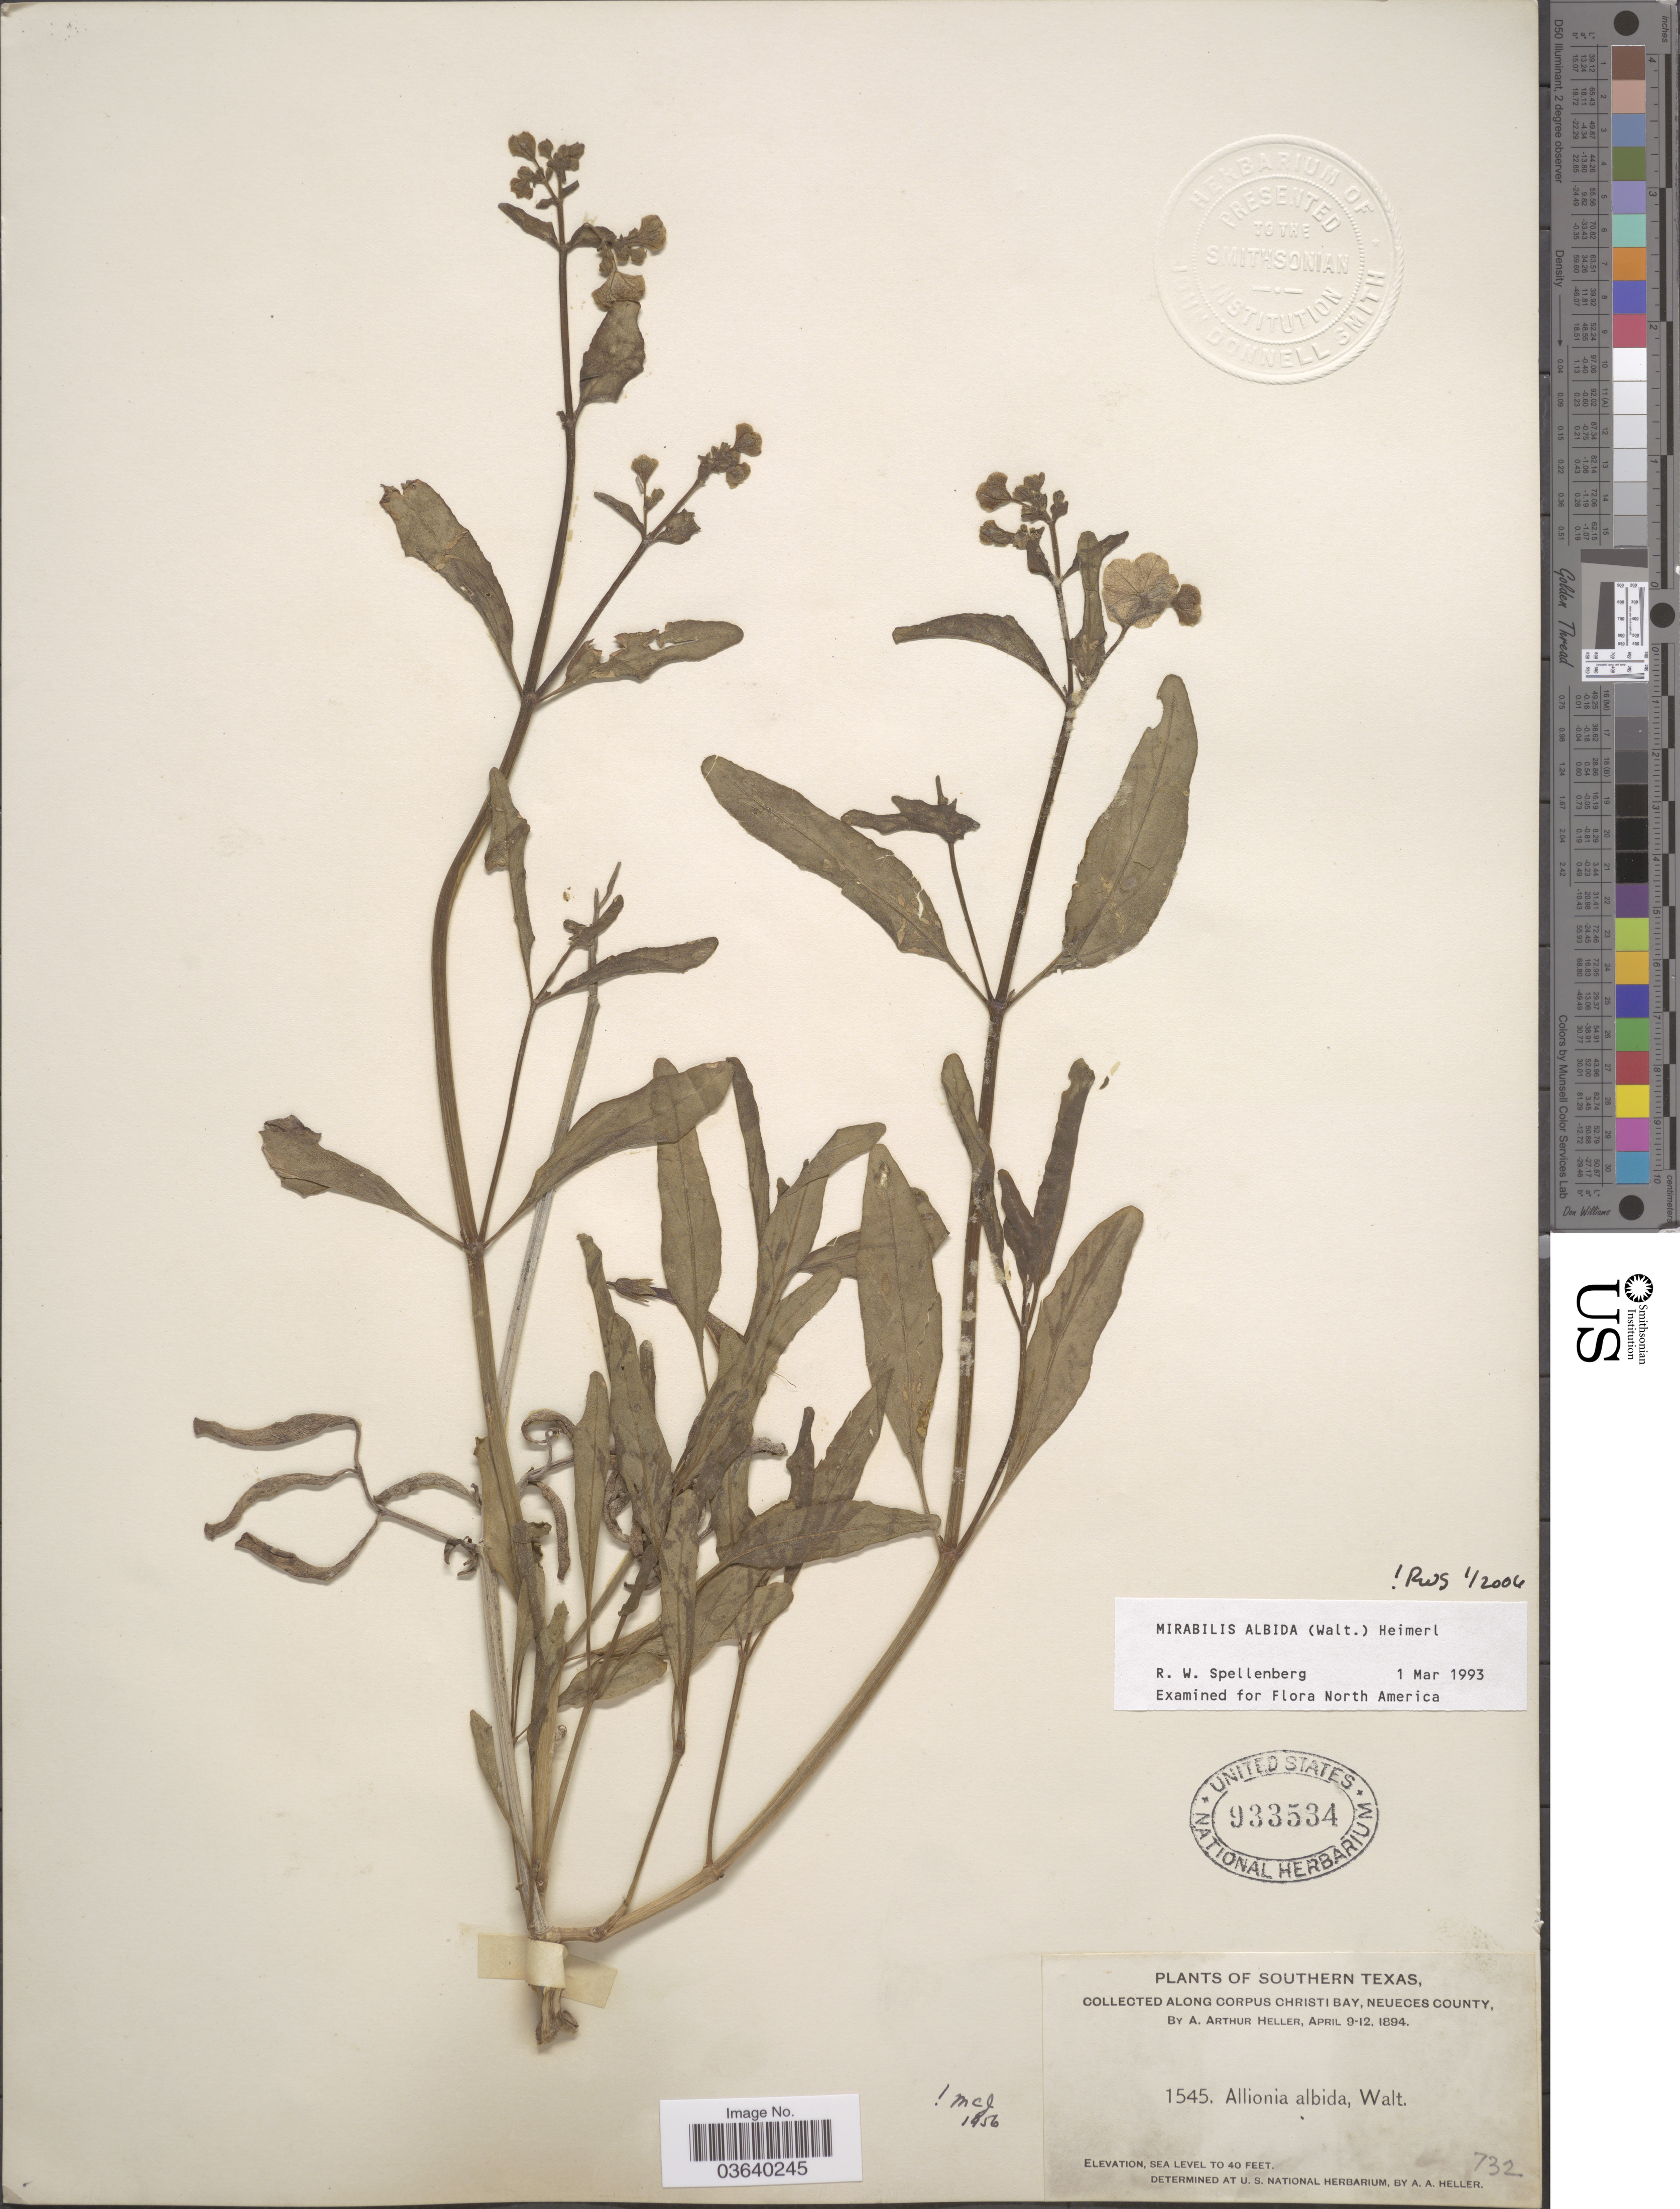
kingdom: Plantae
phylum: Tracheophyta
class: Magnoliopsida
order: Caryophyllales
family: Nyctaginaceae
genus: Mirabilis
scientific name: Mirabilis albida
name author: (Walter) Heimerl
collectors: A. A. Heller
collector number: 1545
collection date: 1894-04-09/1894-04-12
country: United States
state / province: Texas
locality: Southern Texas. Along Corpus Christi Bay, Neueces County.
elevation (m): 0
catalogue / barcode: US 933534